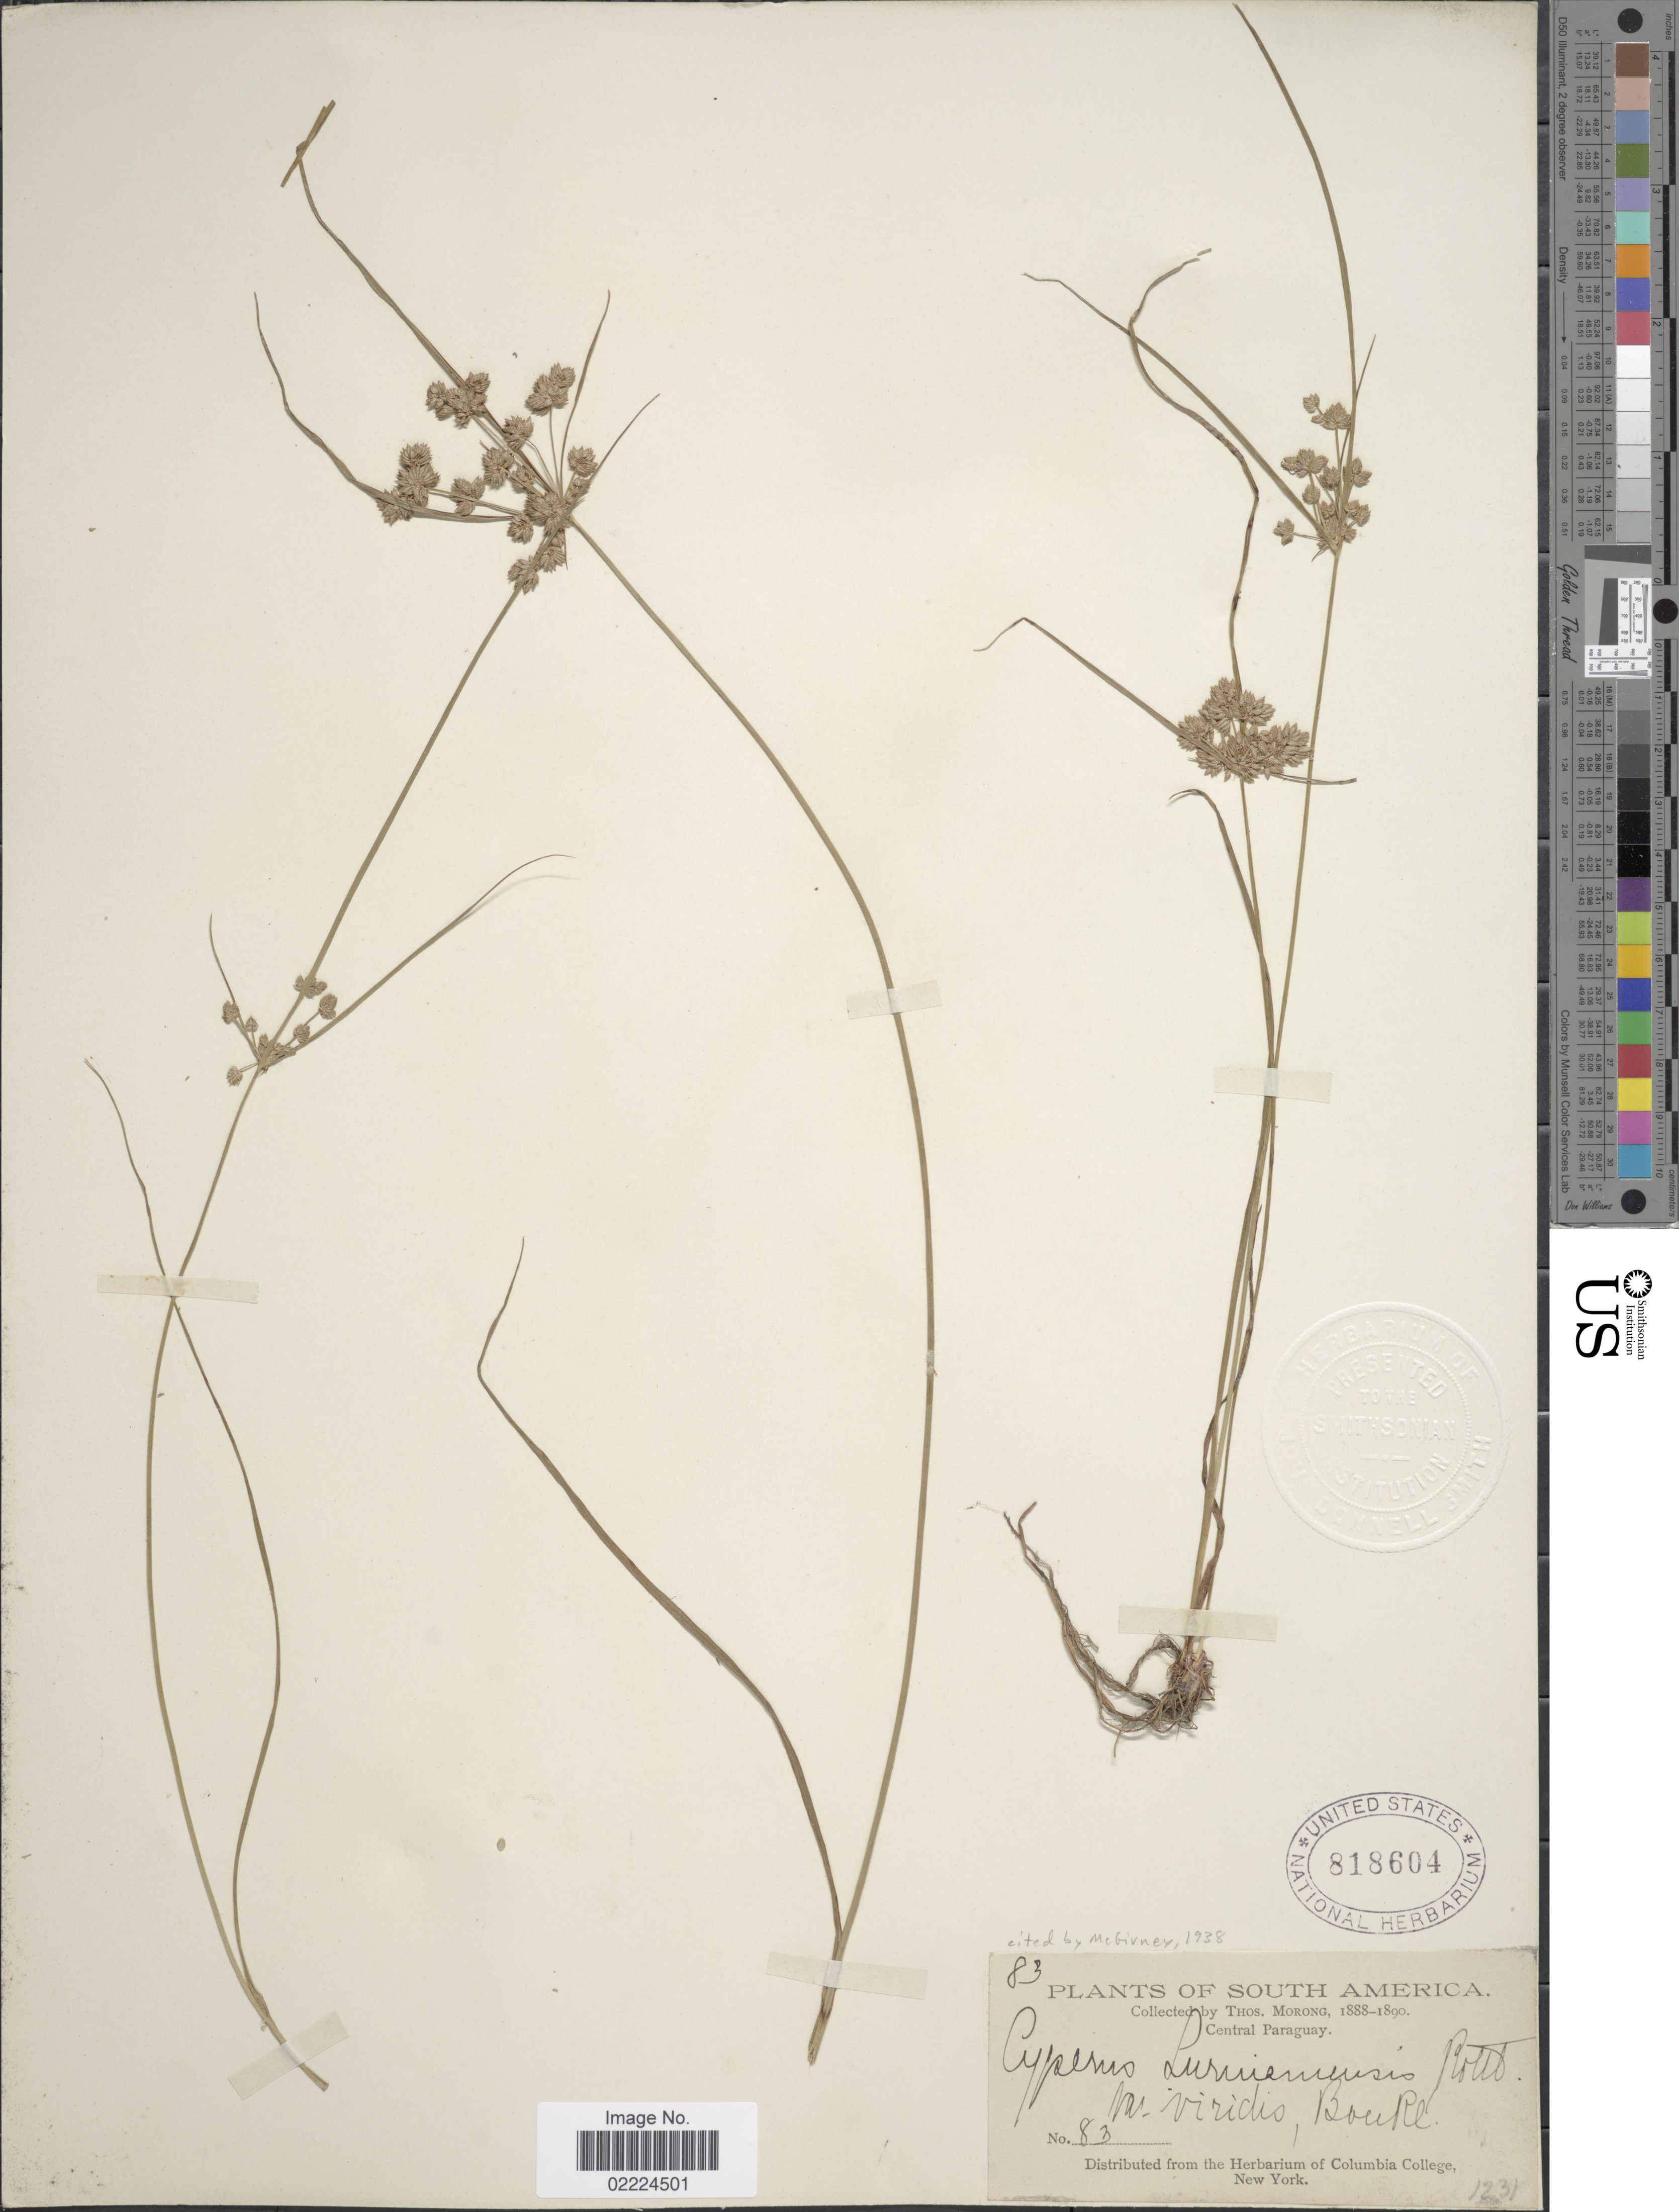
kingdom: Plantae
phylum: Tracheophyta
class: Liliopsida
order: Poales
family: Cyperaceae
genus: Cyperus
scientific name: Cyperus surinamensis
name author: Rottb.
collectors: ex herb. T. Morong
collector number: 83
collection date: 1888/1890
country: Paraguay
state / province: Central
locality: Central Paraguay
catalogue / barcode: US 818604